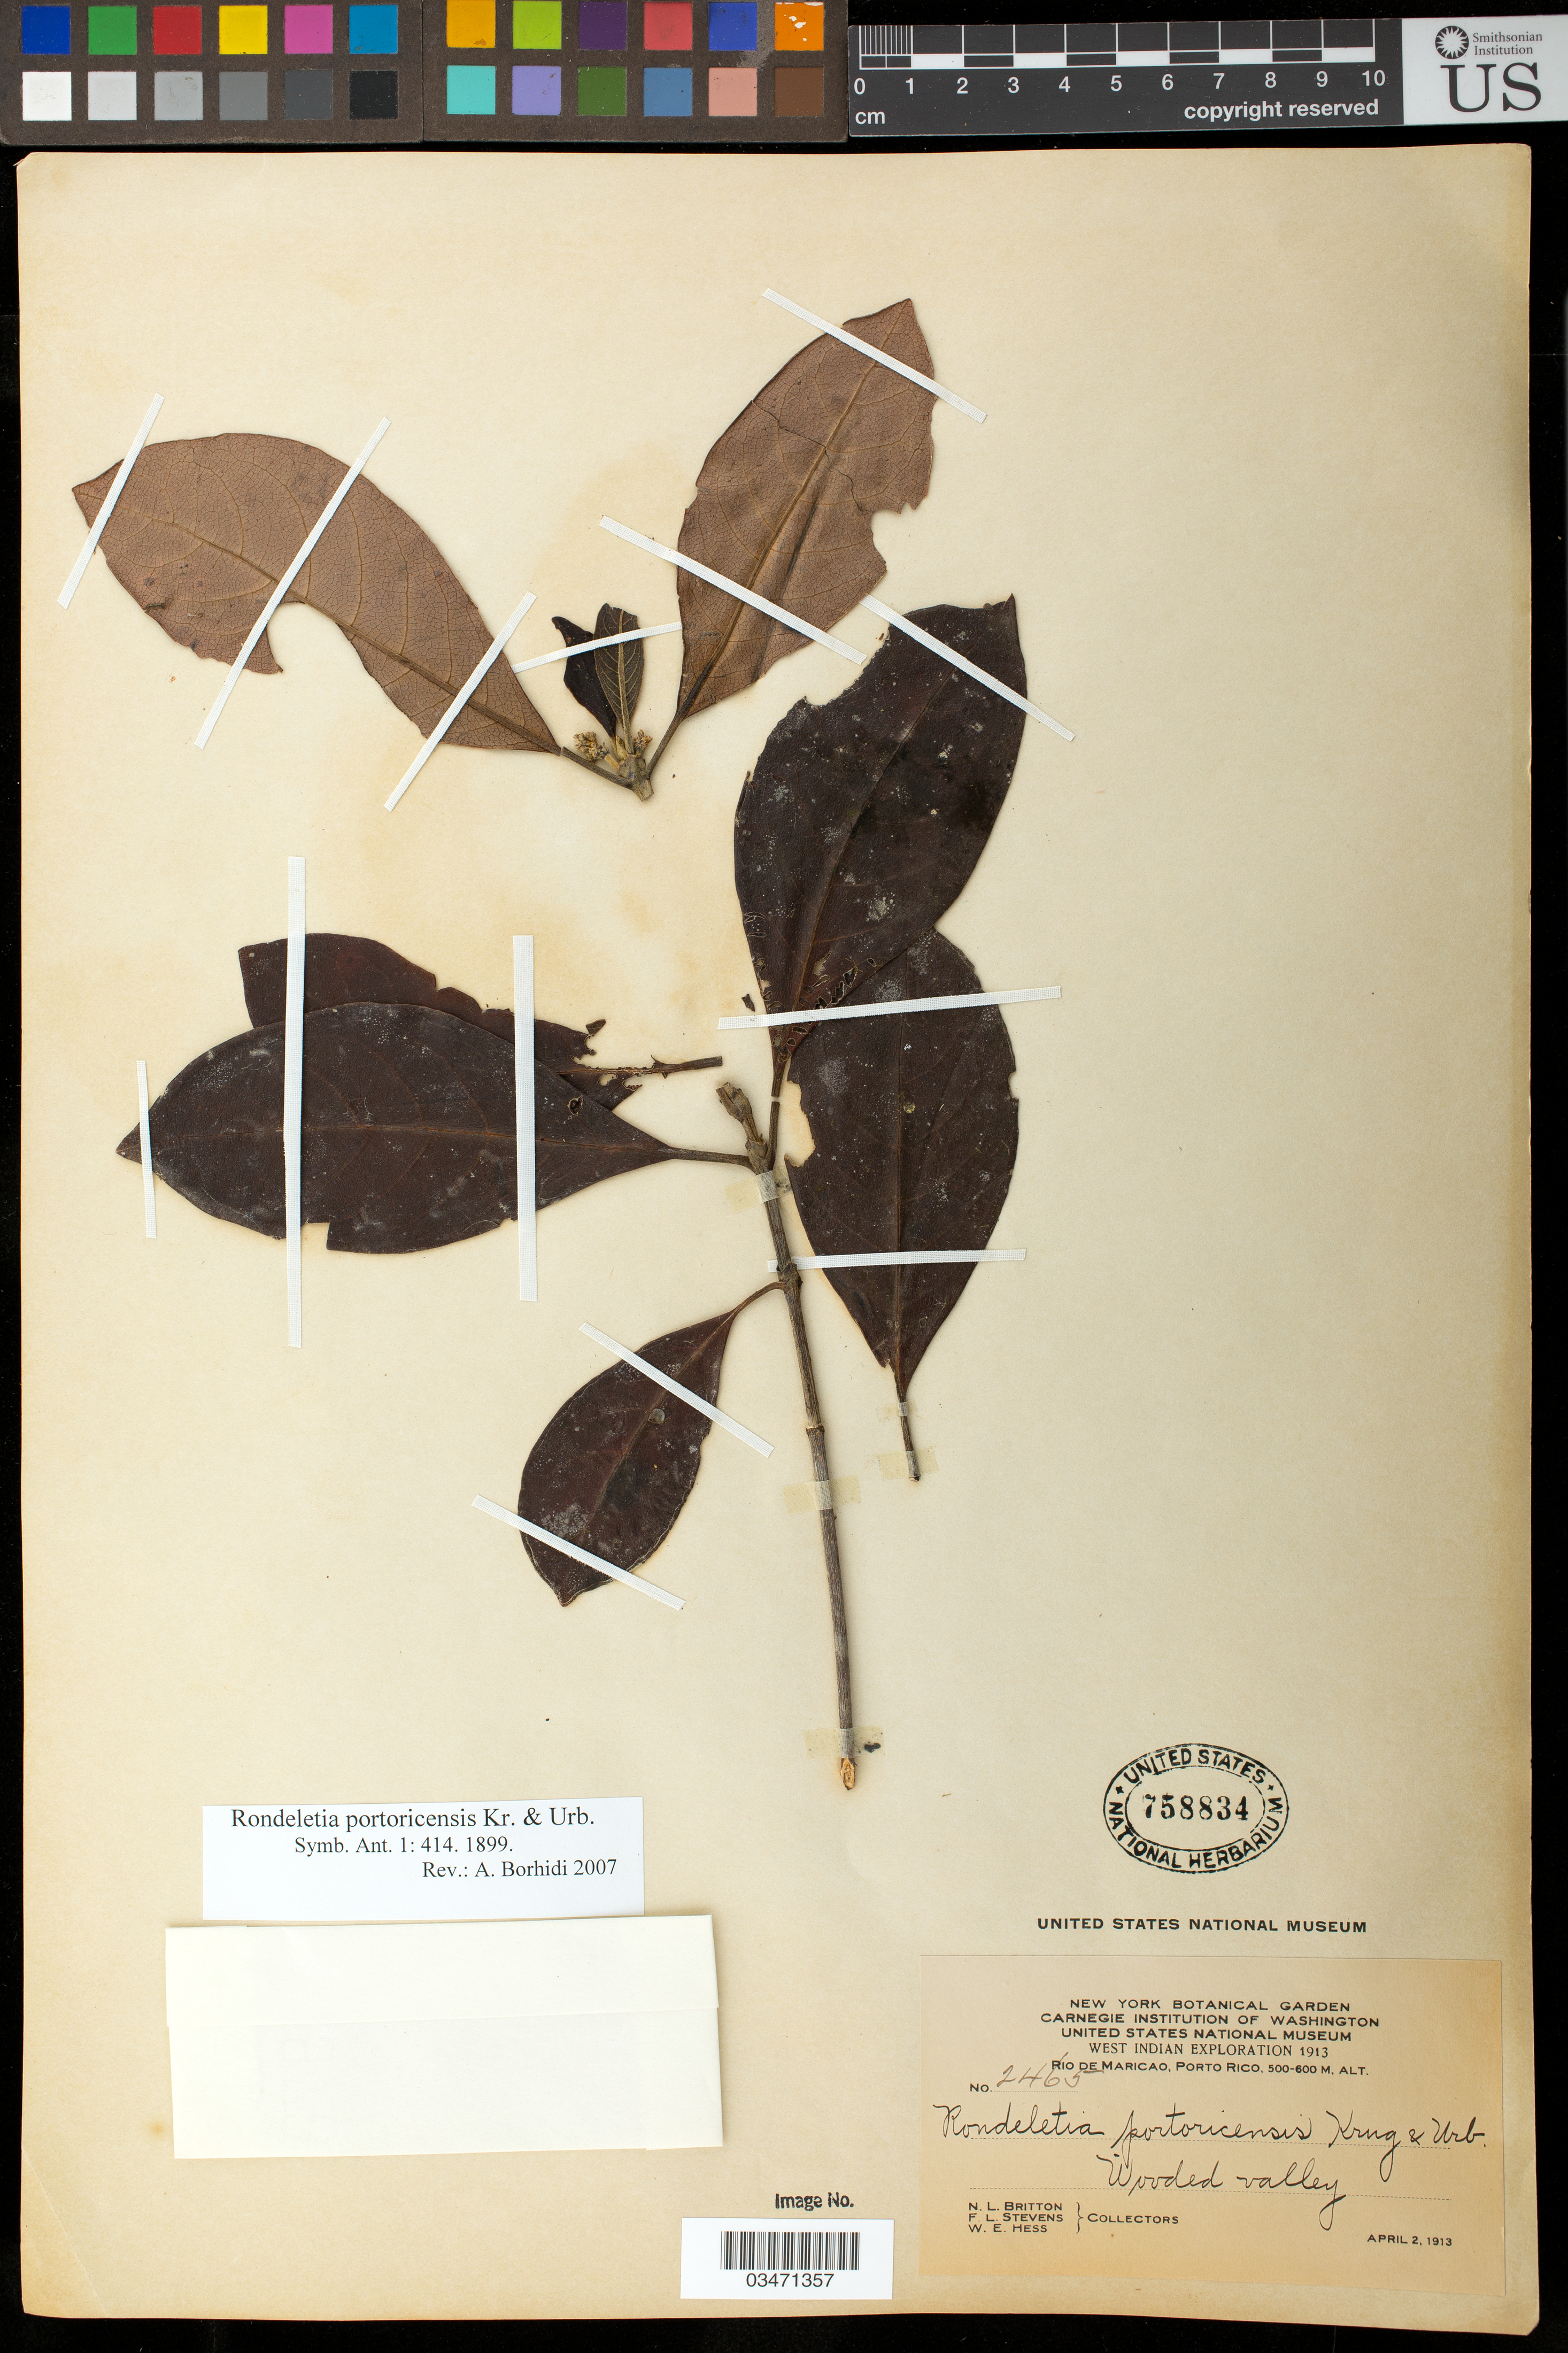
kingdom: Plantae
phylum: Tracheophyta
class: Magnoliopsida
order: Gentianales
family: Rubiaceae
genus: Rondeletia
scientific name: Rondeletia portoricensis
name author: Krug & Urb.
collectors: N. Britton, F. L. Stevens & W. Hess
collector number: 2465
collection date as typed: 02 Apr 1913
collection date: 1913-04-02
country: Puerto Rico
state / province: Maricao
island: Greater Antilles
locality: Rio de Maricao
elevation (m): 500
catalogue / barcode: US 758834